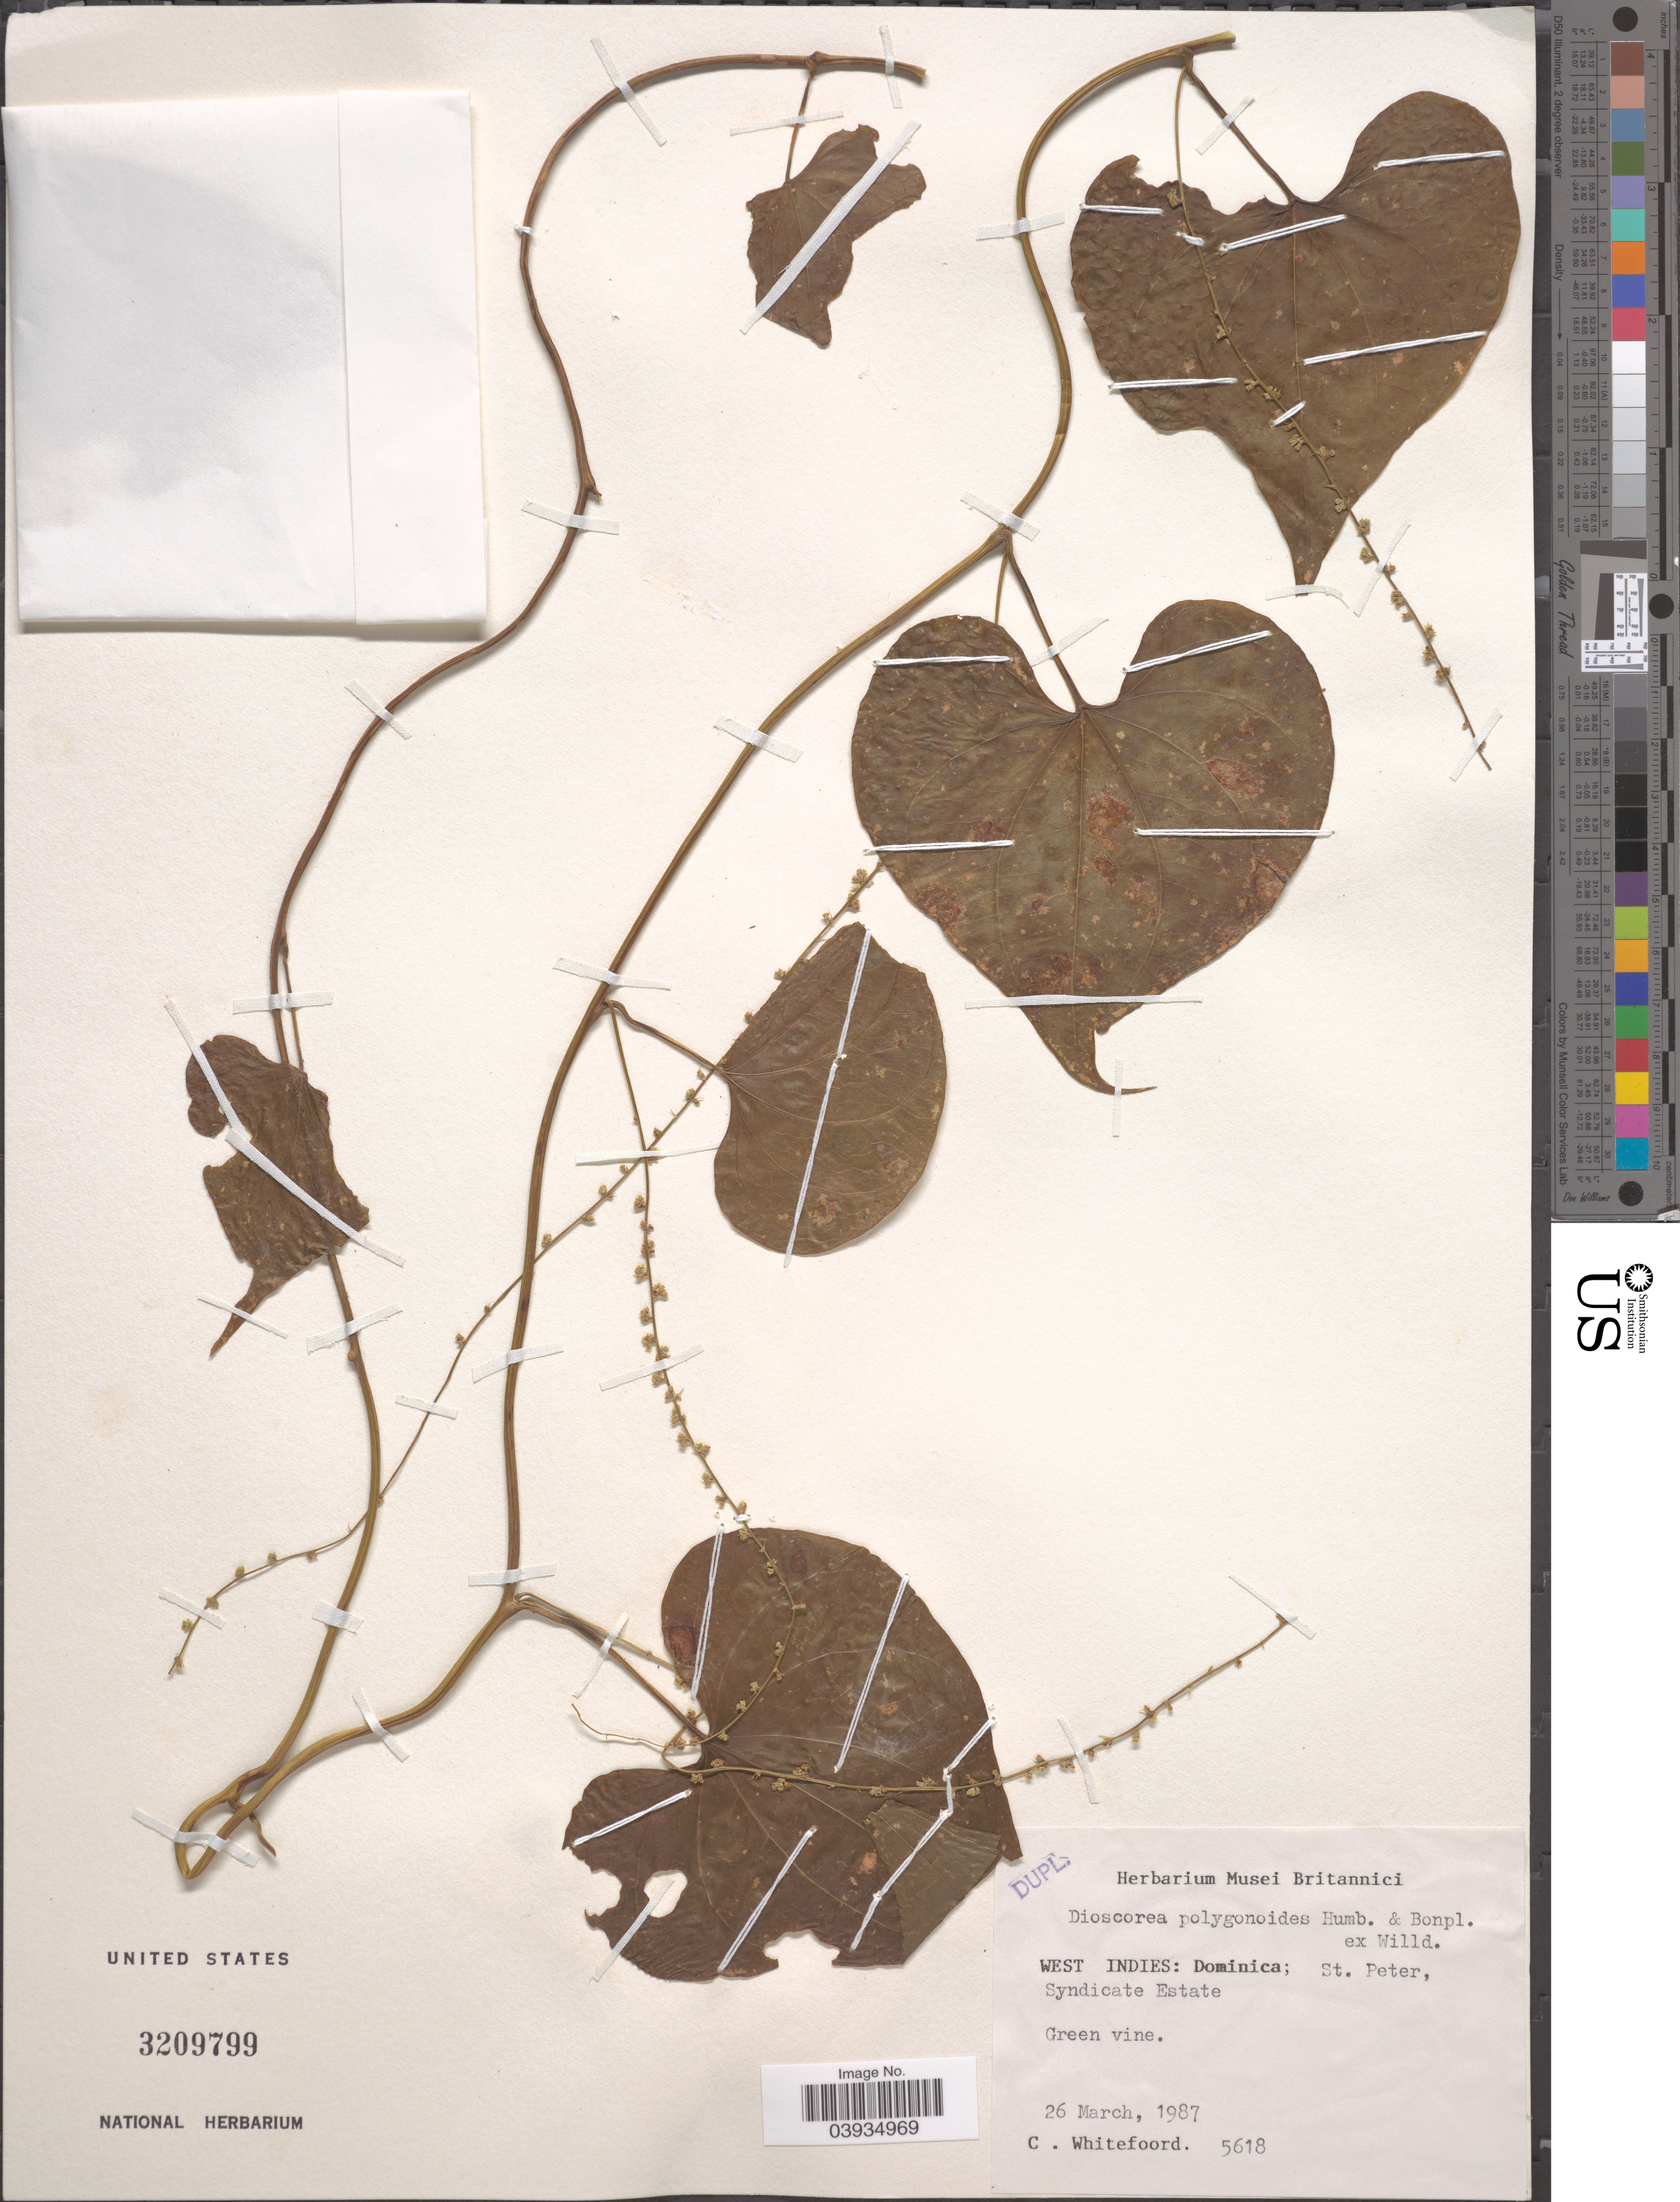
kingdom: Plantae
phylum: Tracheophyta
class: Liliopsida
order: Dioscoreales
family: Dioscoreaceae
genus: Dioscorea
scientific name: Dioscorea polygonoides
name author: Humb. & Bonpl. ex Willd.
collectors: C. Whitefoord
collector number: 5618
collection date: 1987-03-26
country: Dominica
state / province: St. Peter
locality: Syndicate Estate.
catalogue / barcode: US 3209799